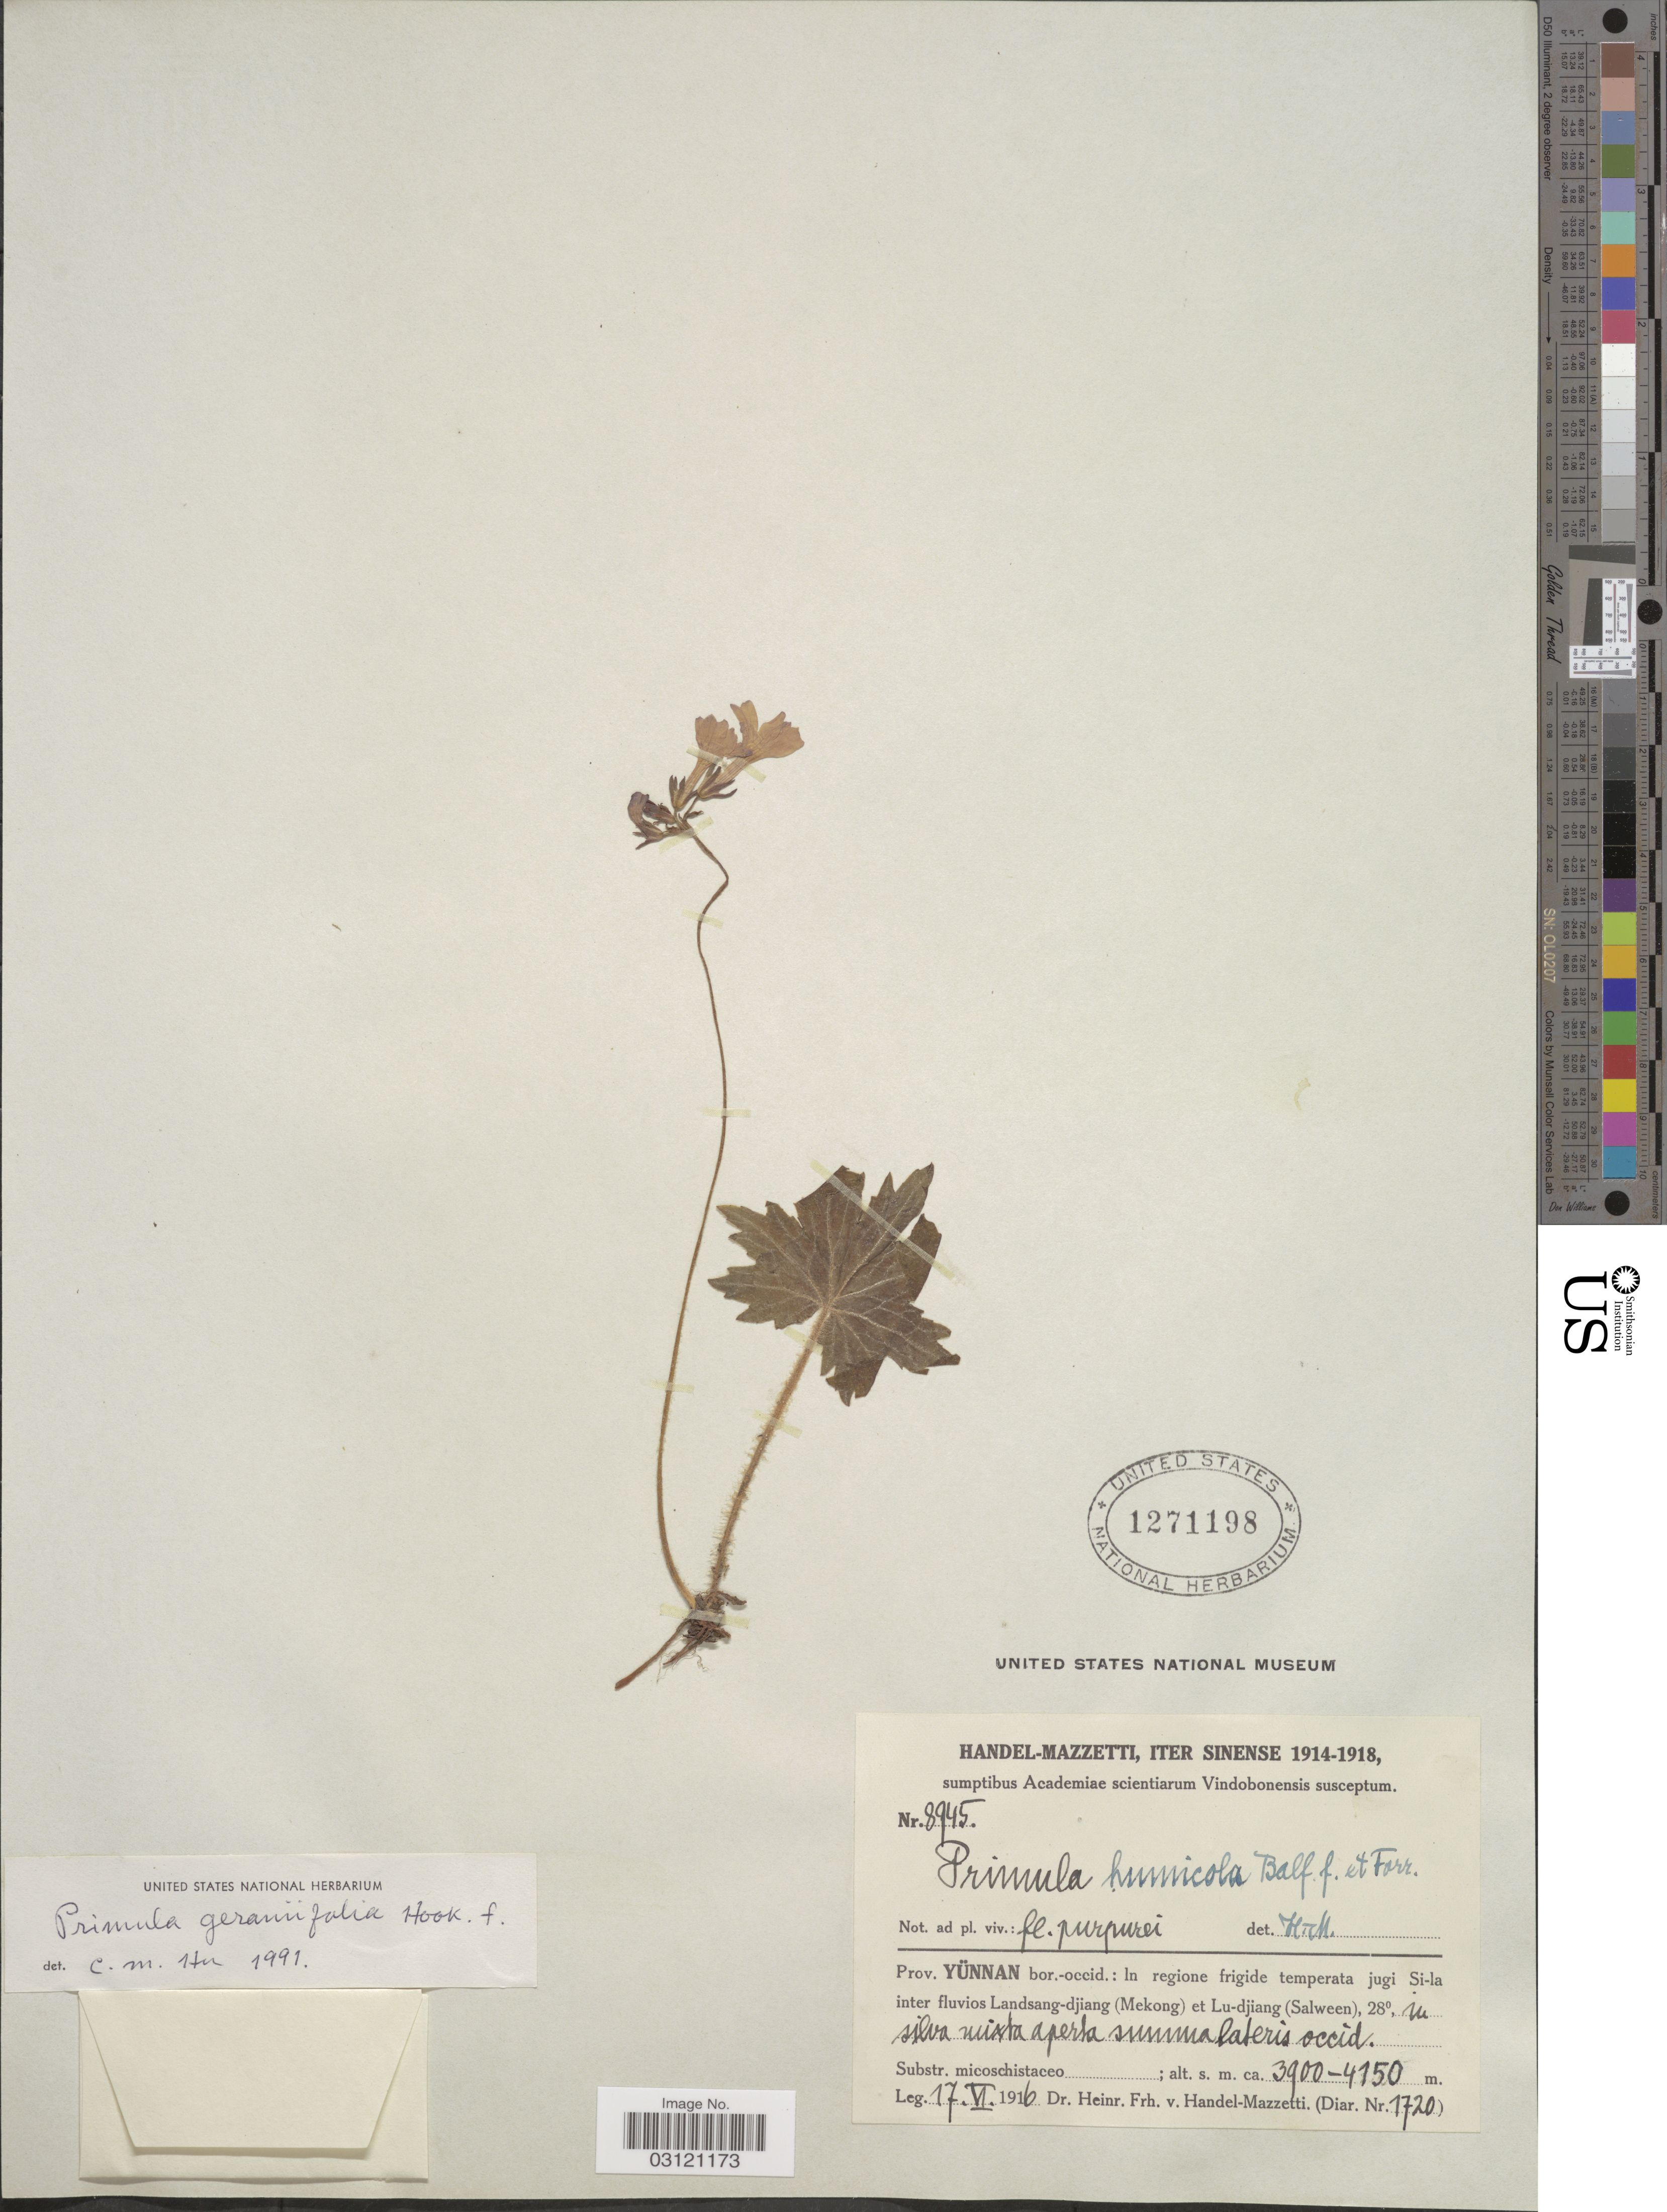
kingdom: Plantae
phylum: Tracheophyta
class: Magnoliopsida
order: Ericales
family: Primulaceae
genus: Primula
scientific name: Primula geraniifolia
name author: Hook. f.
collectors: H. Handel-Mazzetti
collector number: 8945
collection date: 1916-06-17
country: China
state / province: Yunnan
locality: Yunnan bor.-occid.: In regione frigide temperata jugi Si-la inter fluvios Landsang-djiang (Mekong) et Lu-djiang (Salween).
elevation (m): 3900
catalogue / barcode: US 1271198